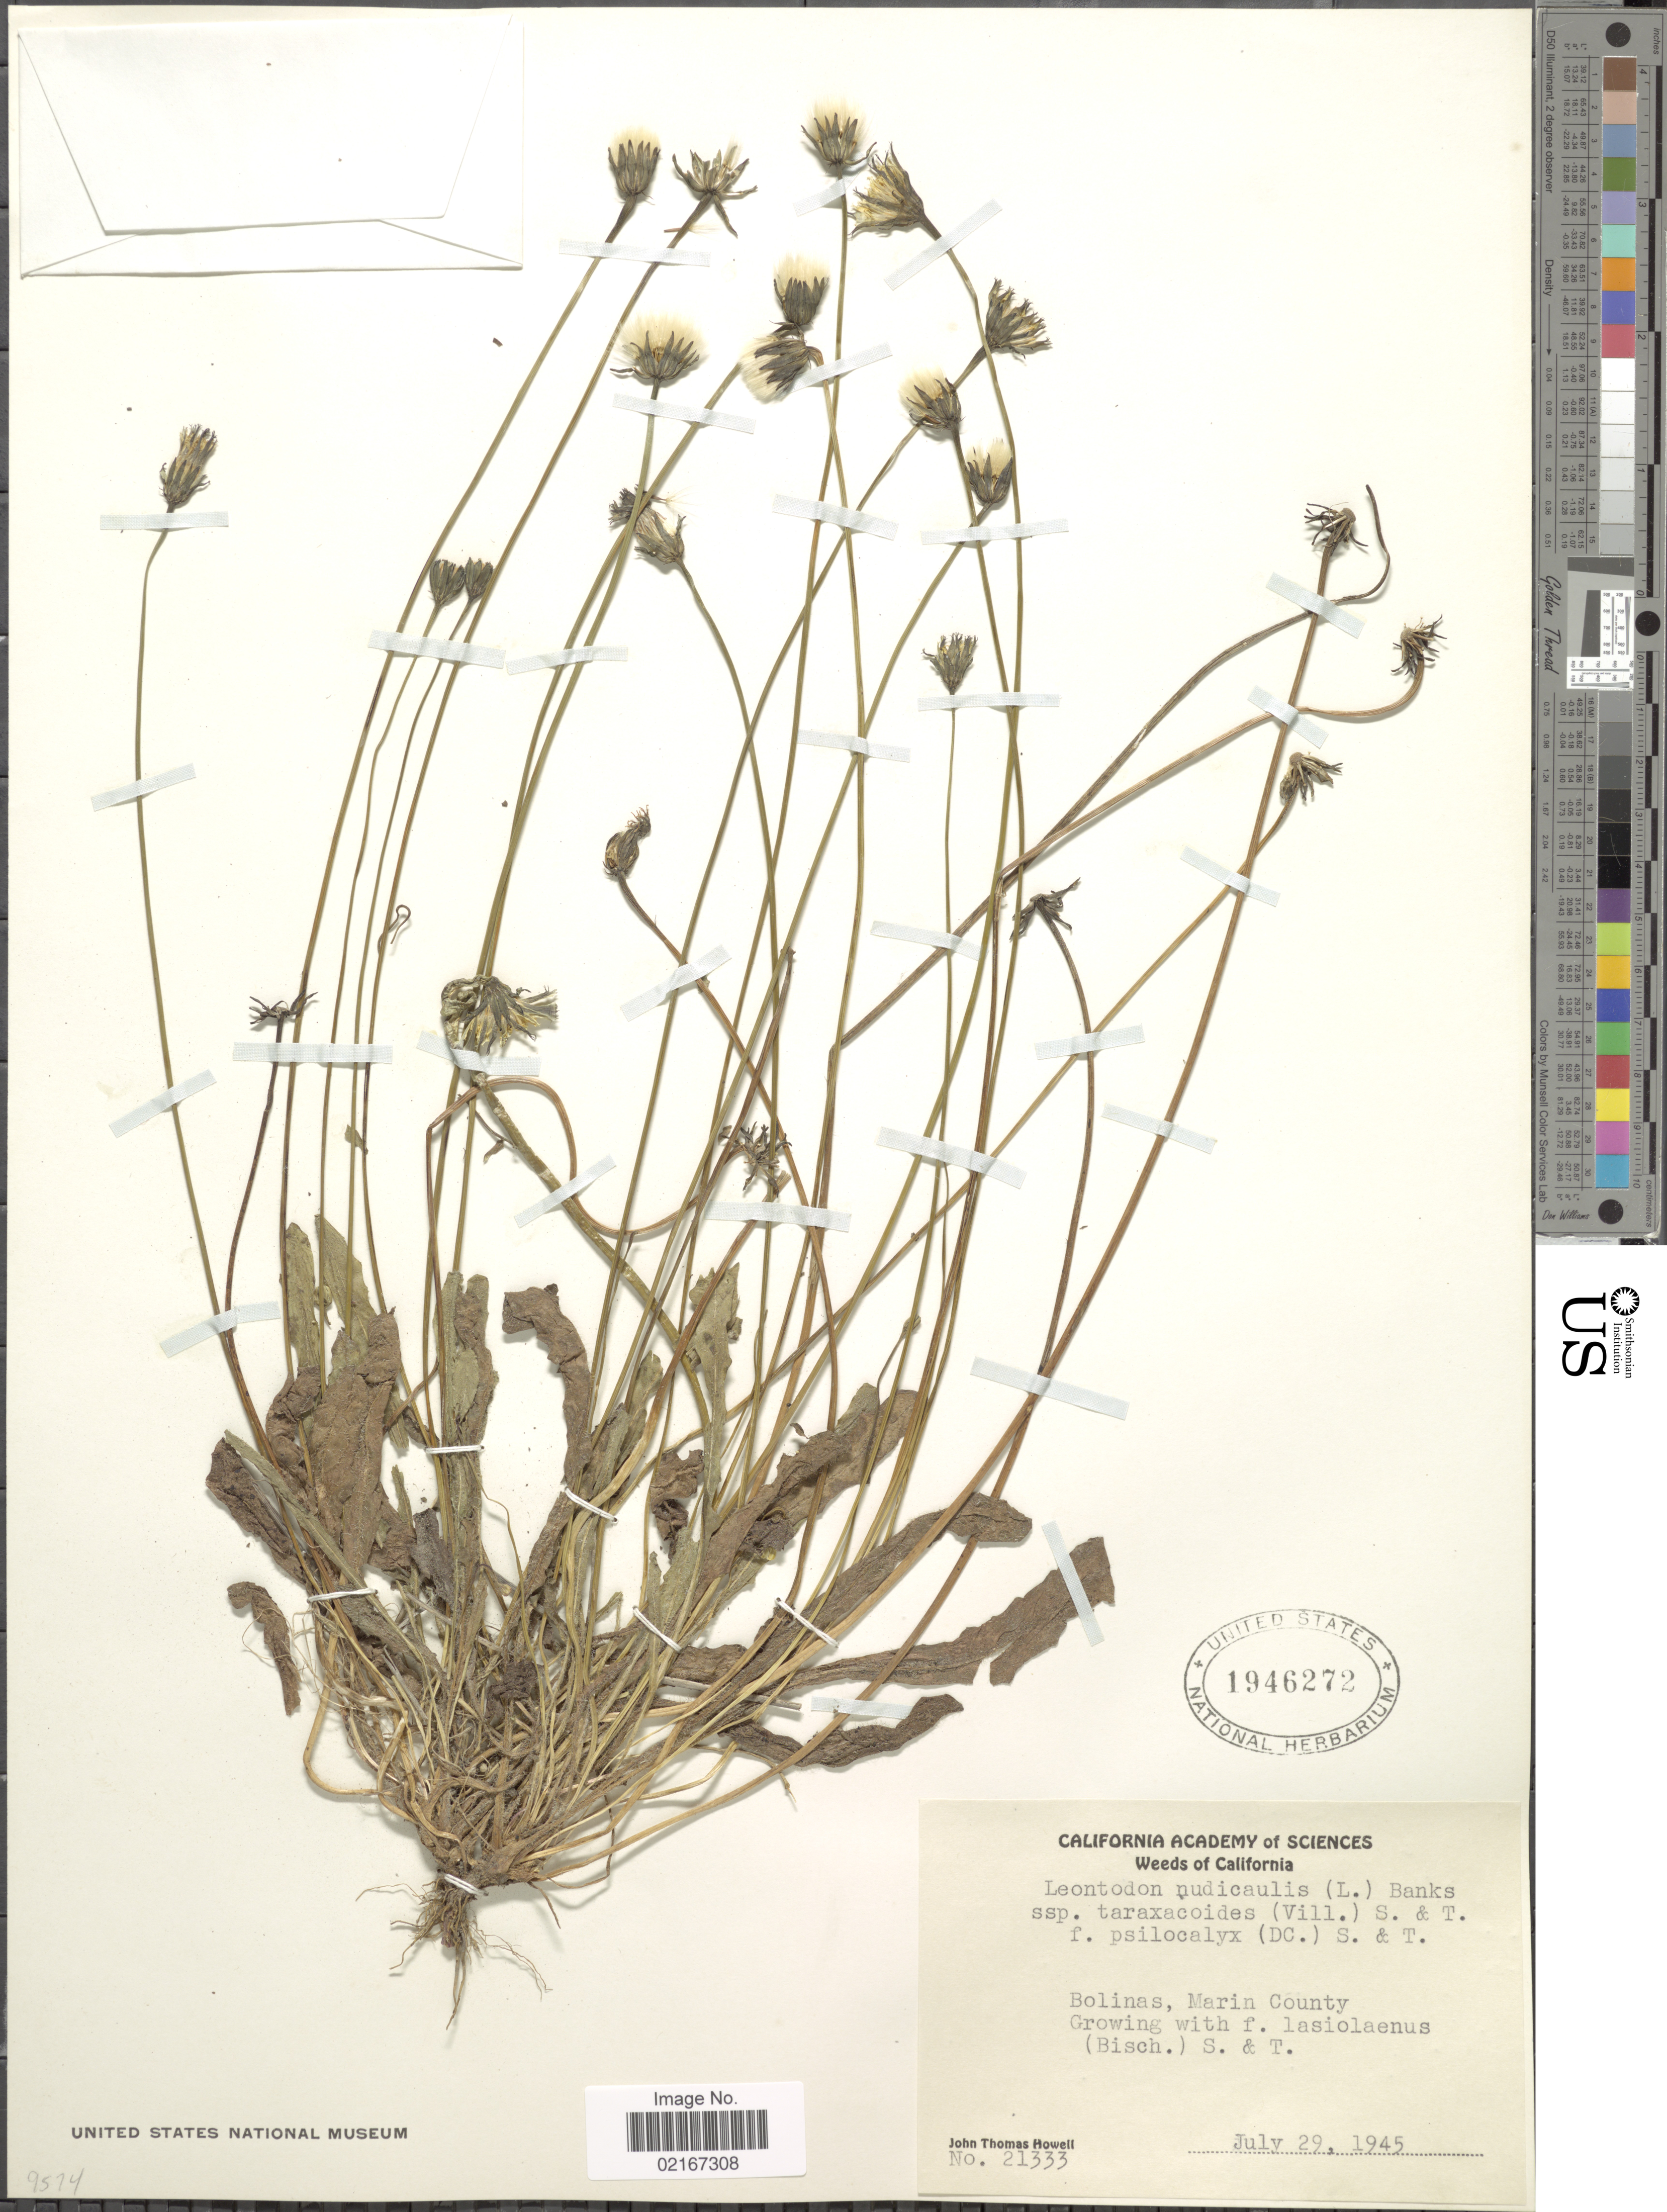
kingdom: Plantae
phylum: Tracheophyta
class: Magnoliopsida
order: Asterales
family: Asteraceae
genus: Leontodon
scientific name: Leontodon saxatilis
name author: Lam.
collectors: J. T. Howell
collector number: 21333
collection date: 1945-07-29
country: United States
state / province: California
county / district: Marin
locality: Bolinas, Marin County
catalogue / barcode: US 1946272